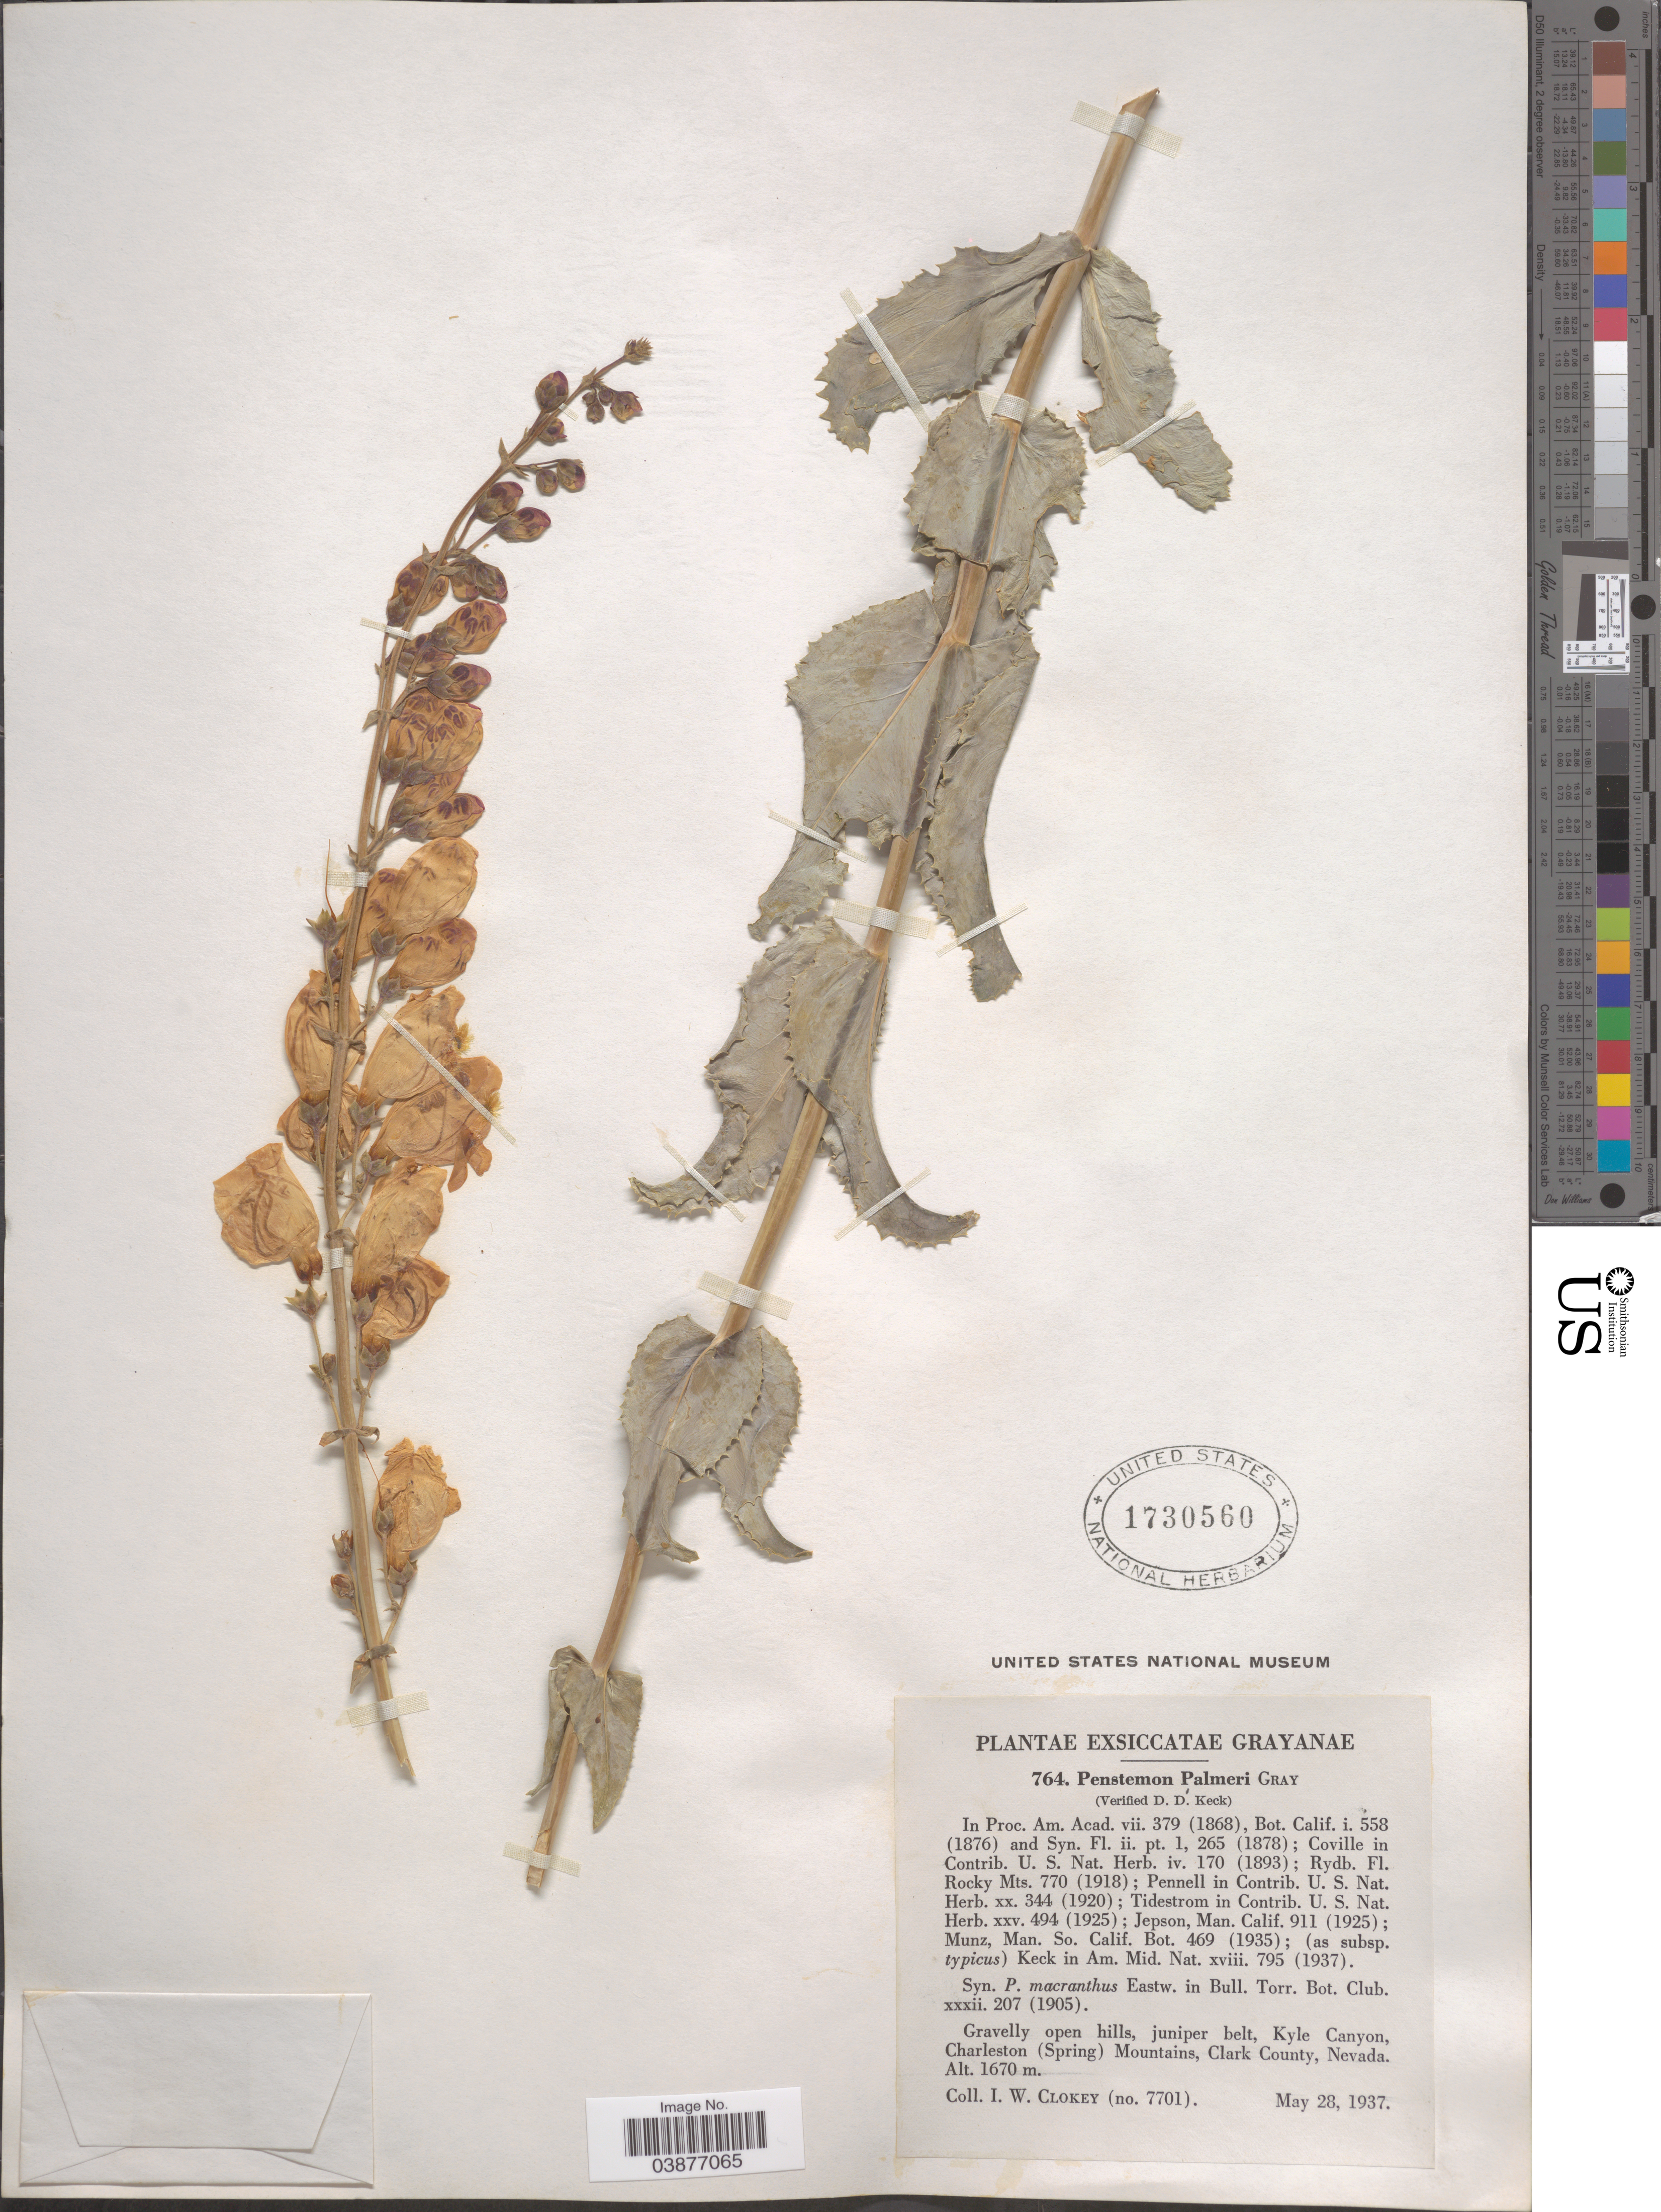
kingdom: Plantae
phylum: Tracheophyta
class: Magnoliopsida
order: Lamiales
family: Plantaginaceae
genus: Penstemon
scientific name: Penstemon palmeri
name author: A. Gray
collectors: I. W. Clokey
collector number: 7701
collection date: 1937-05-28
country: United States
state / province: Nevada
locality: Gravelly open hills, juniper belt, Kyle Canyon, Charleston (Spring) Mountains, Clark County.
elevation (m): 1670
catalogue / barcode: US 1730560